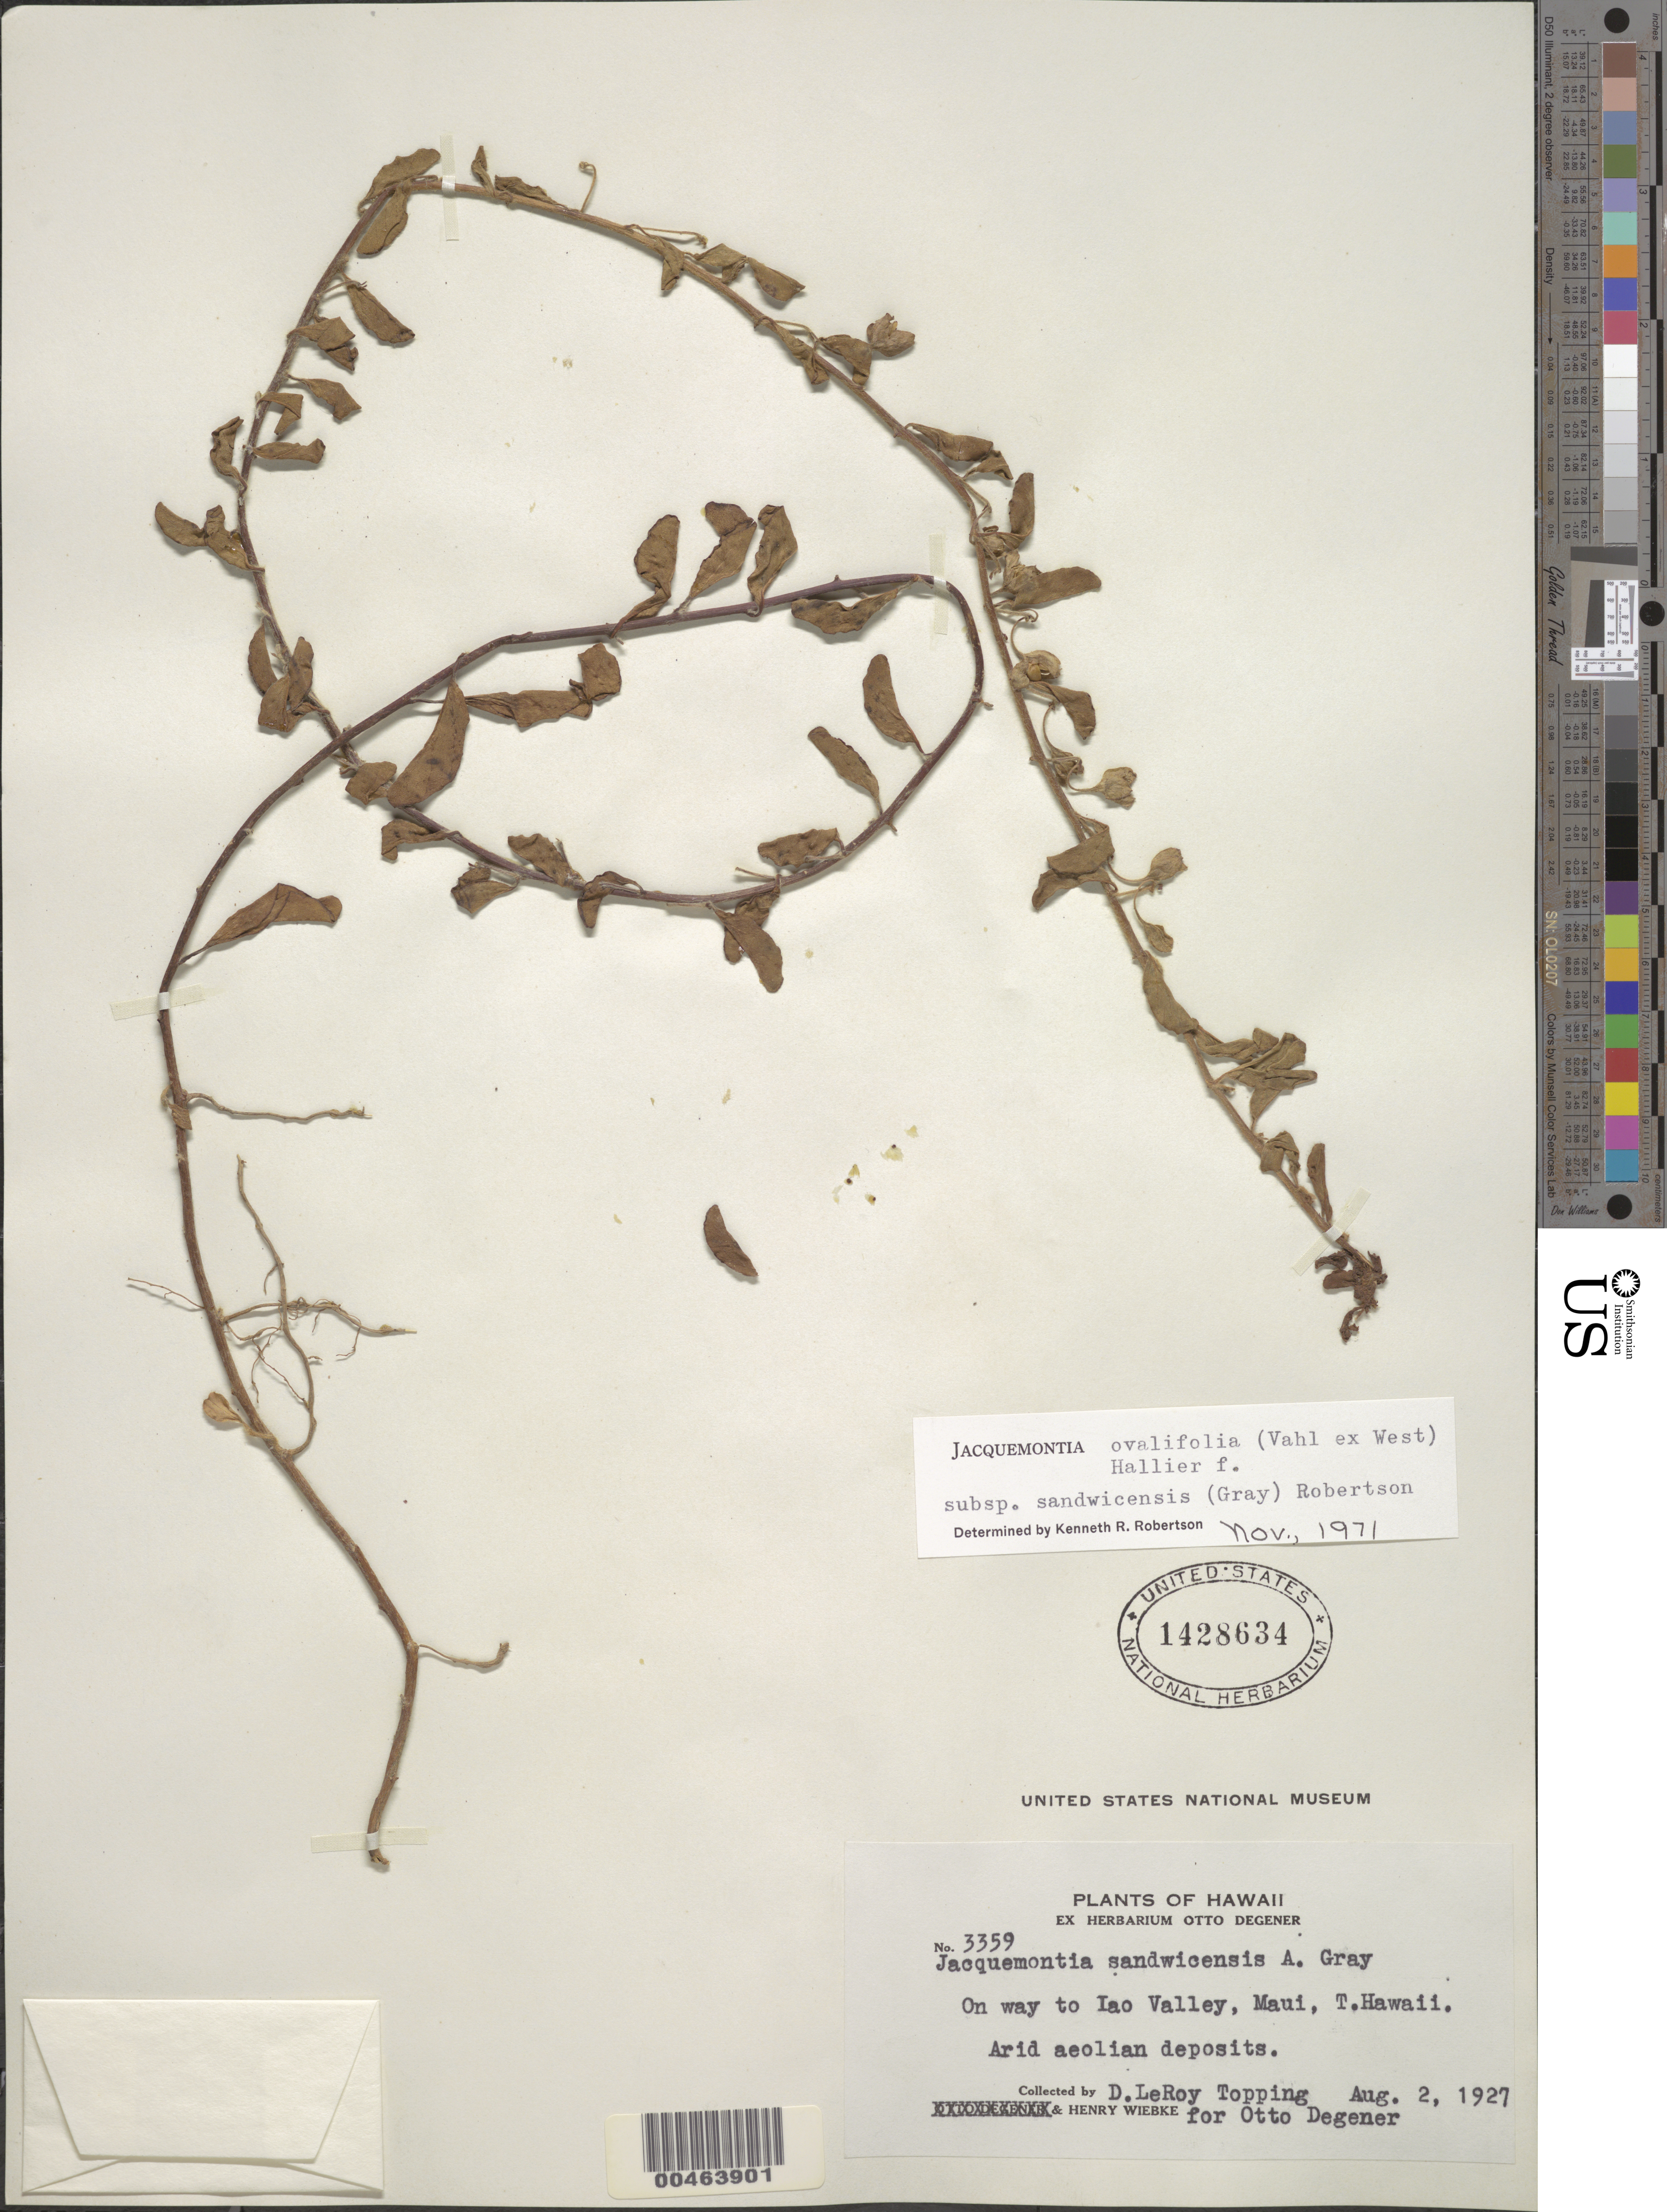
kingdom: Plantae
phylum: Tracheophyta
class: Magnoliopsida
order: Solanales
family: Convolvulaceae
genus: Jacquemontia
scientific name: Jacquemontia sandwicensis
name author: A. Gray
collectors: D. L. Topping, H. Wiebke & O. Degener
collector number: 3359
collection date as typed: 2 Aug 1927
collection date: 1927-08-02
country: United States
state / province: Hawaii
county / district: Maui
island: Maui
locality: On way to Iao Valley.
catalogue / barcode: US 1428634